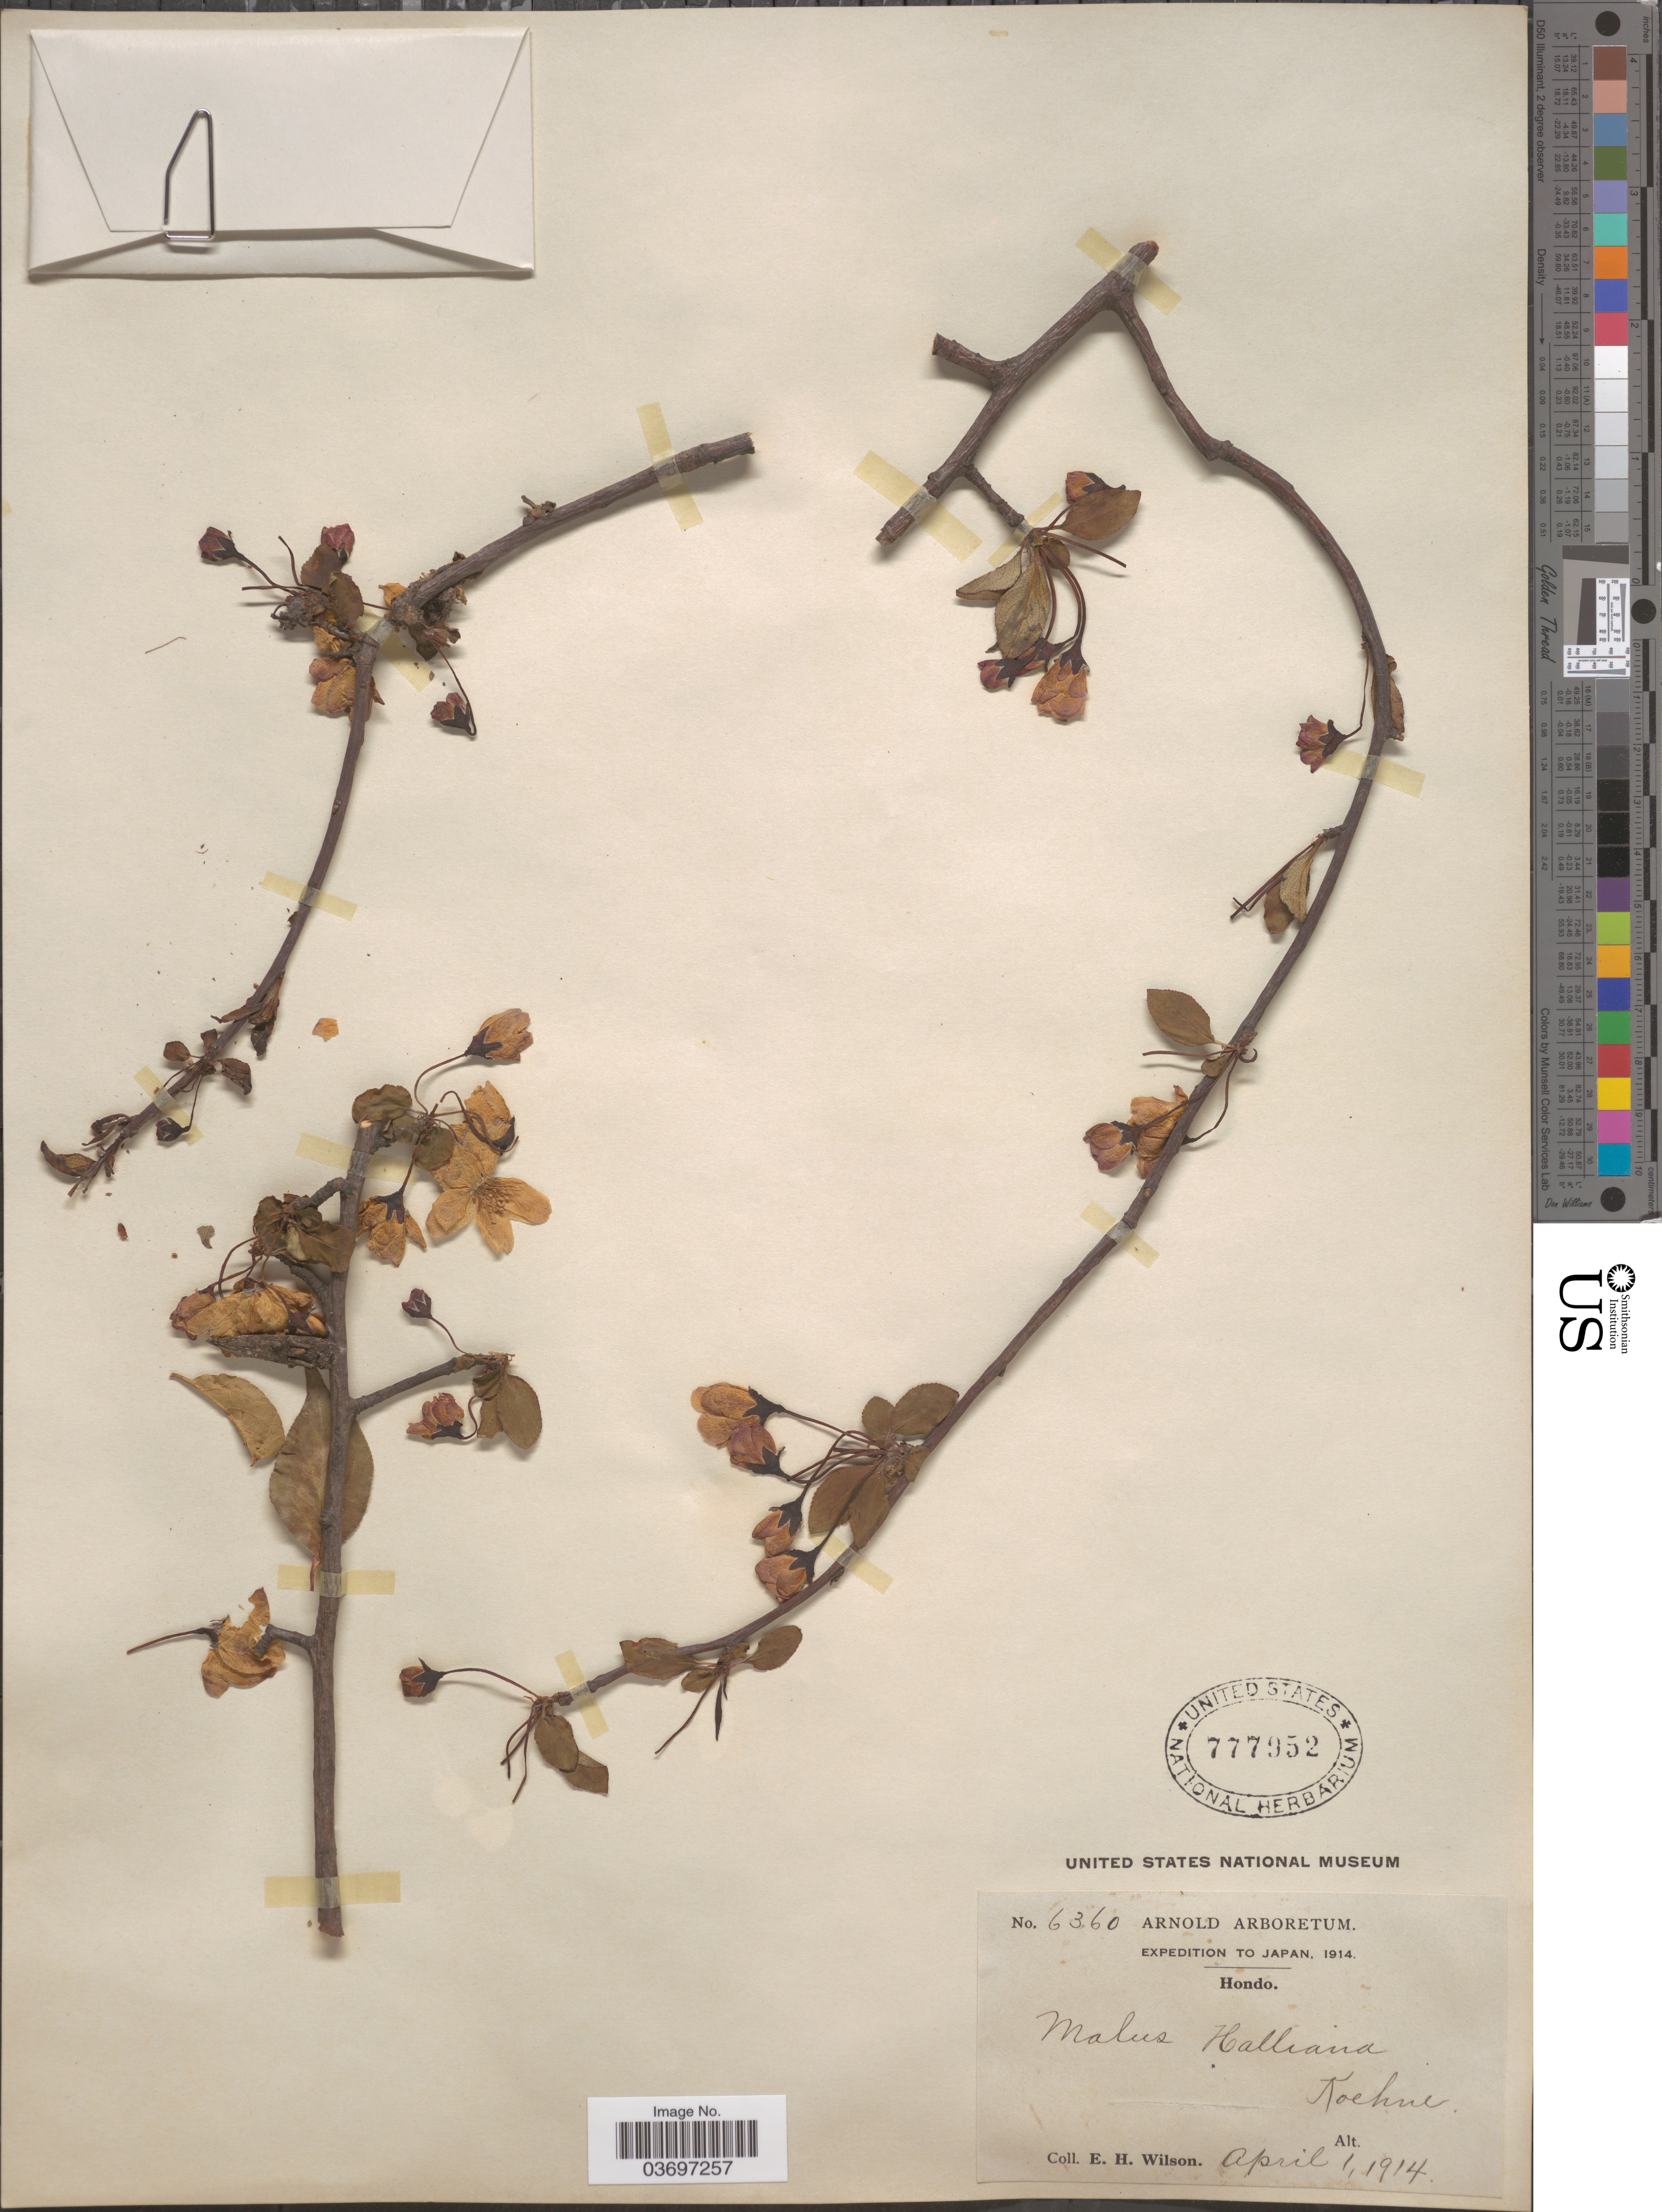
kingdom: Plantae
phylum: Tracheophyta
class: Magnoliopsida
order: Rosales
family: Rosaceae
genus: Malus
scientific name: Malus halliana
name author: Koehne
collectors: E. Wilson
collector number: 6360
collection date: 1914-04-01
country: Japan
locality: Hondo.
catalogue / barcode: US 777952